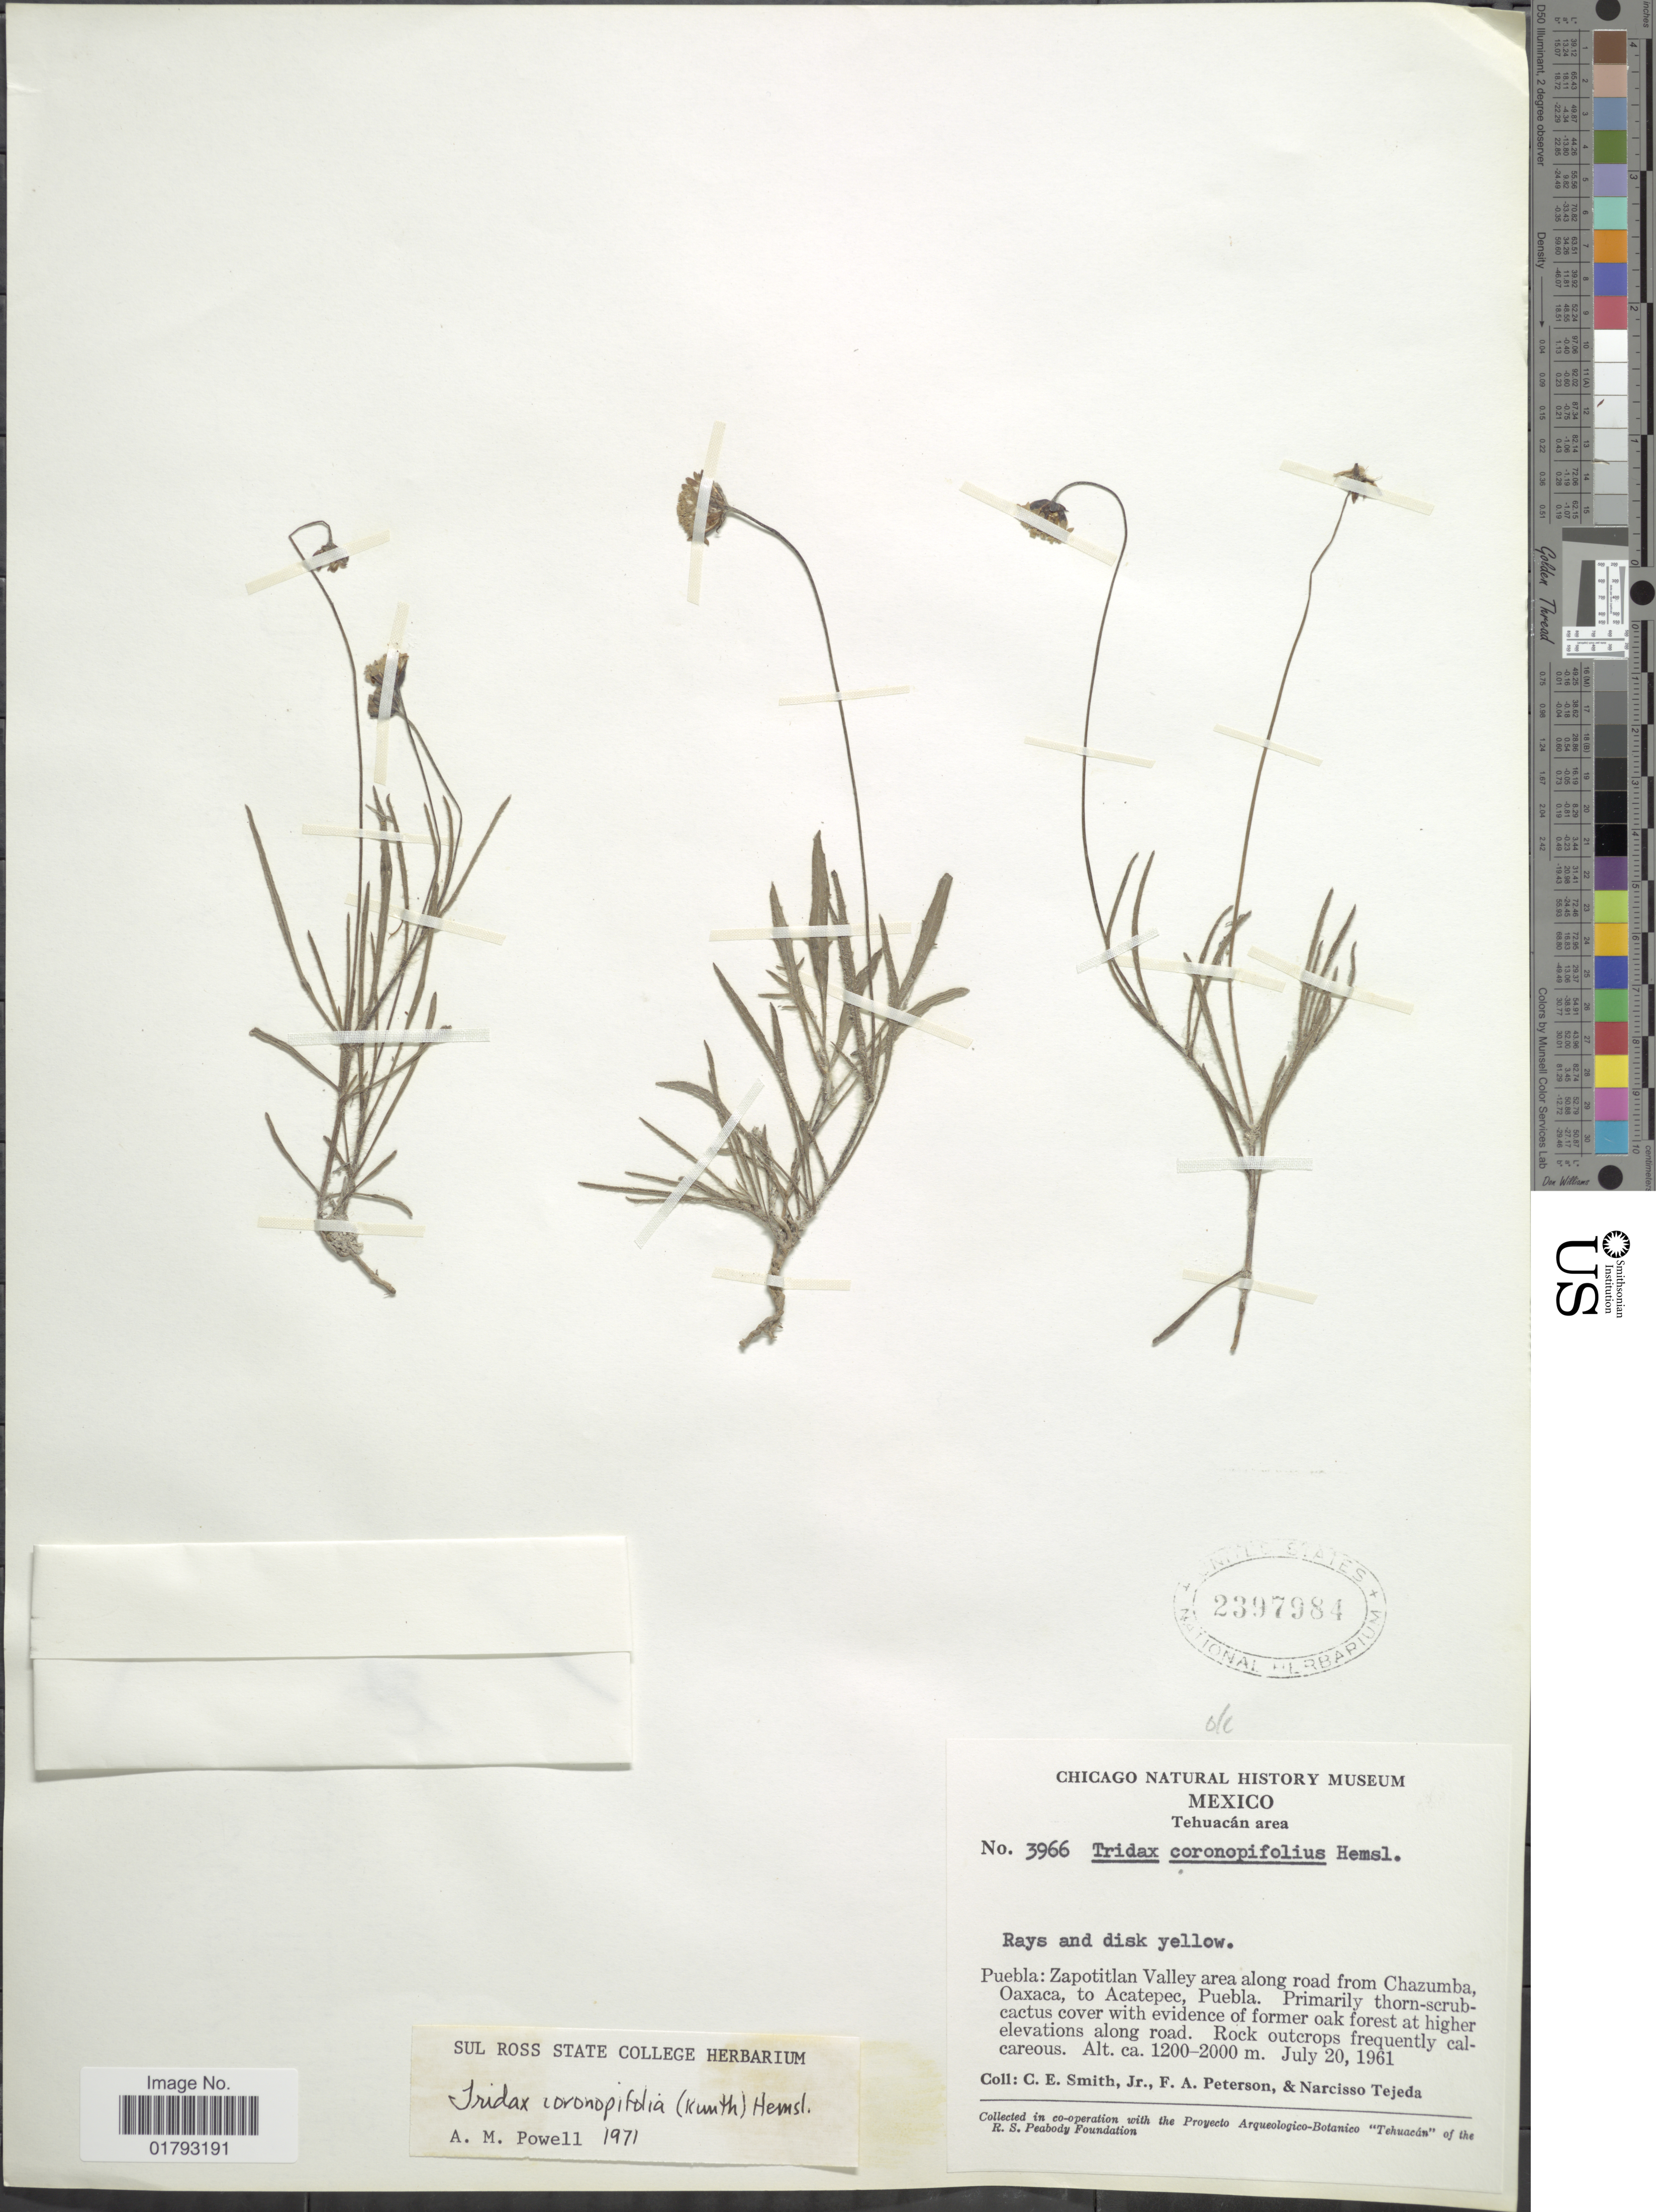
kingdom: Plantae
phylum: Tracheophyta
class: Magnoliopsida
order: Asterales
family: Asteraceae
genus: Tridax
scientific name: Tridax coronopifolia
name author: (Kunth) Hemsl.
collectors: C. E. Smith Jr., F. A. Peterson & N. Tejeda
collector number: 3966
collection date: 1961-07-20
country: Mexico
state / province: Puebla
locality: Puebla:Zapotitlan Valley area along road from Chazumba, Oaxaca, to Acatepec, Puebla.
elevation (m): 1200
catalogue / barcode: US 2397984